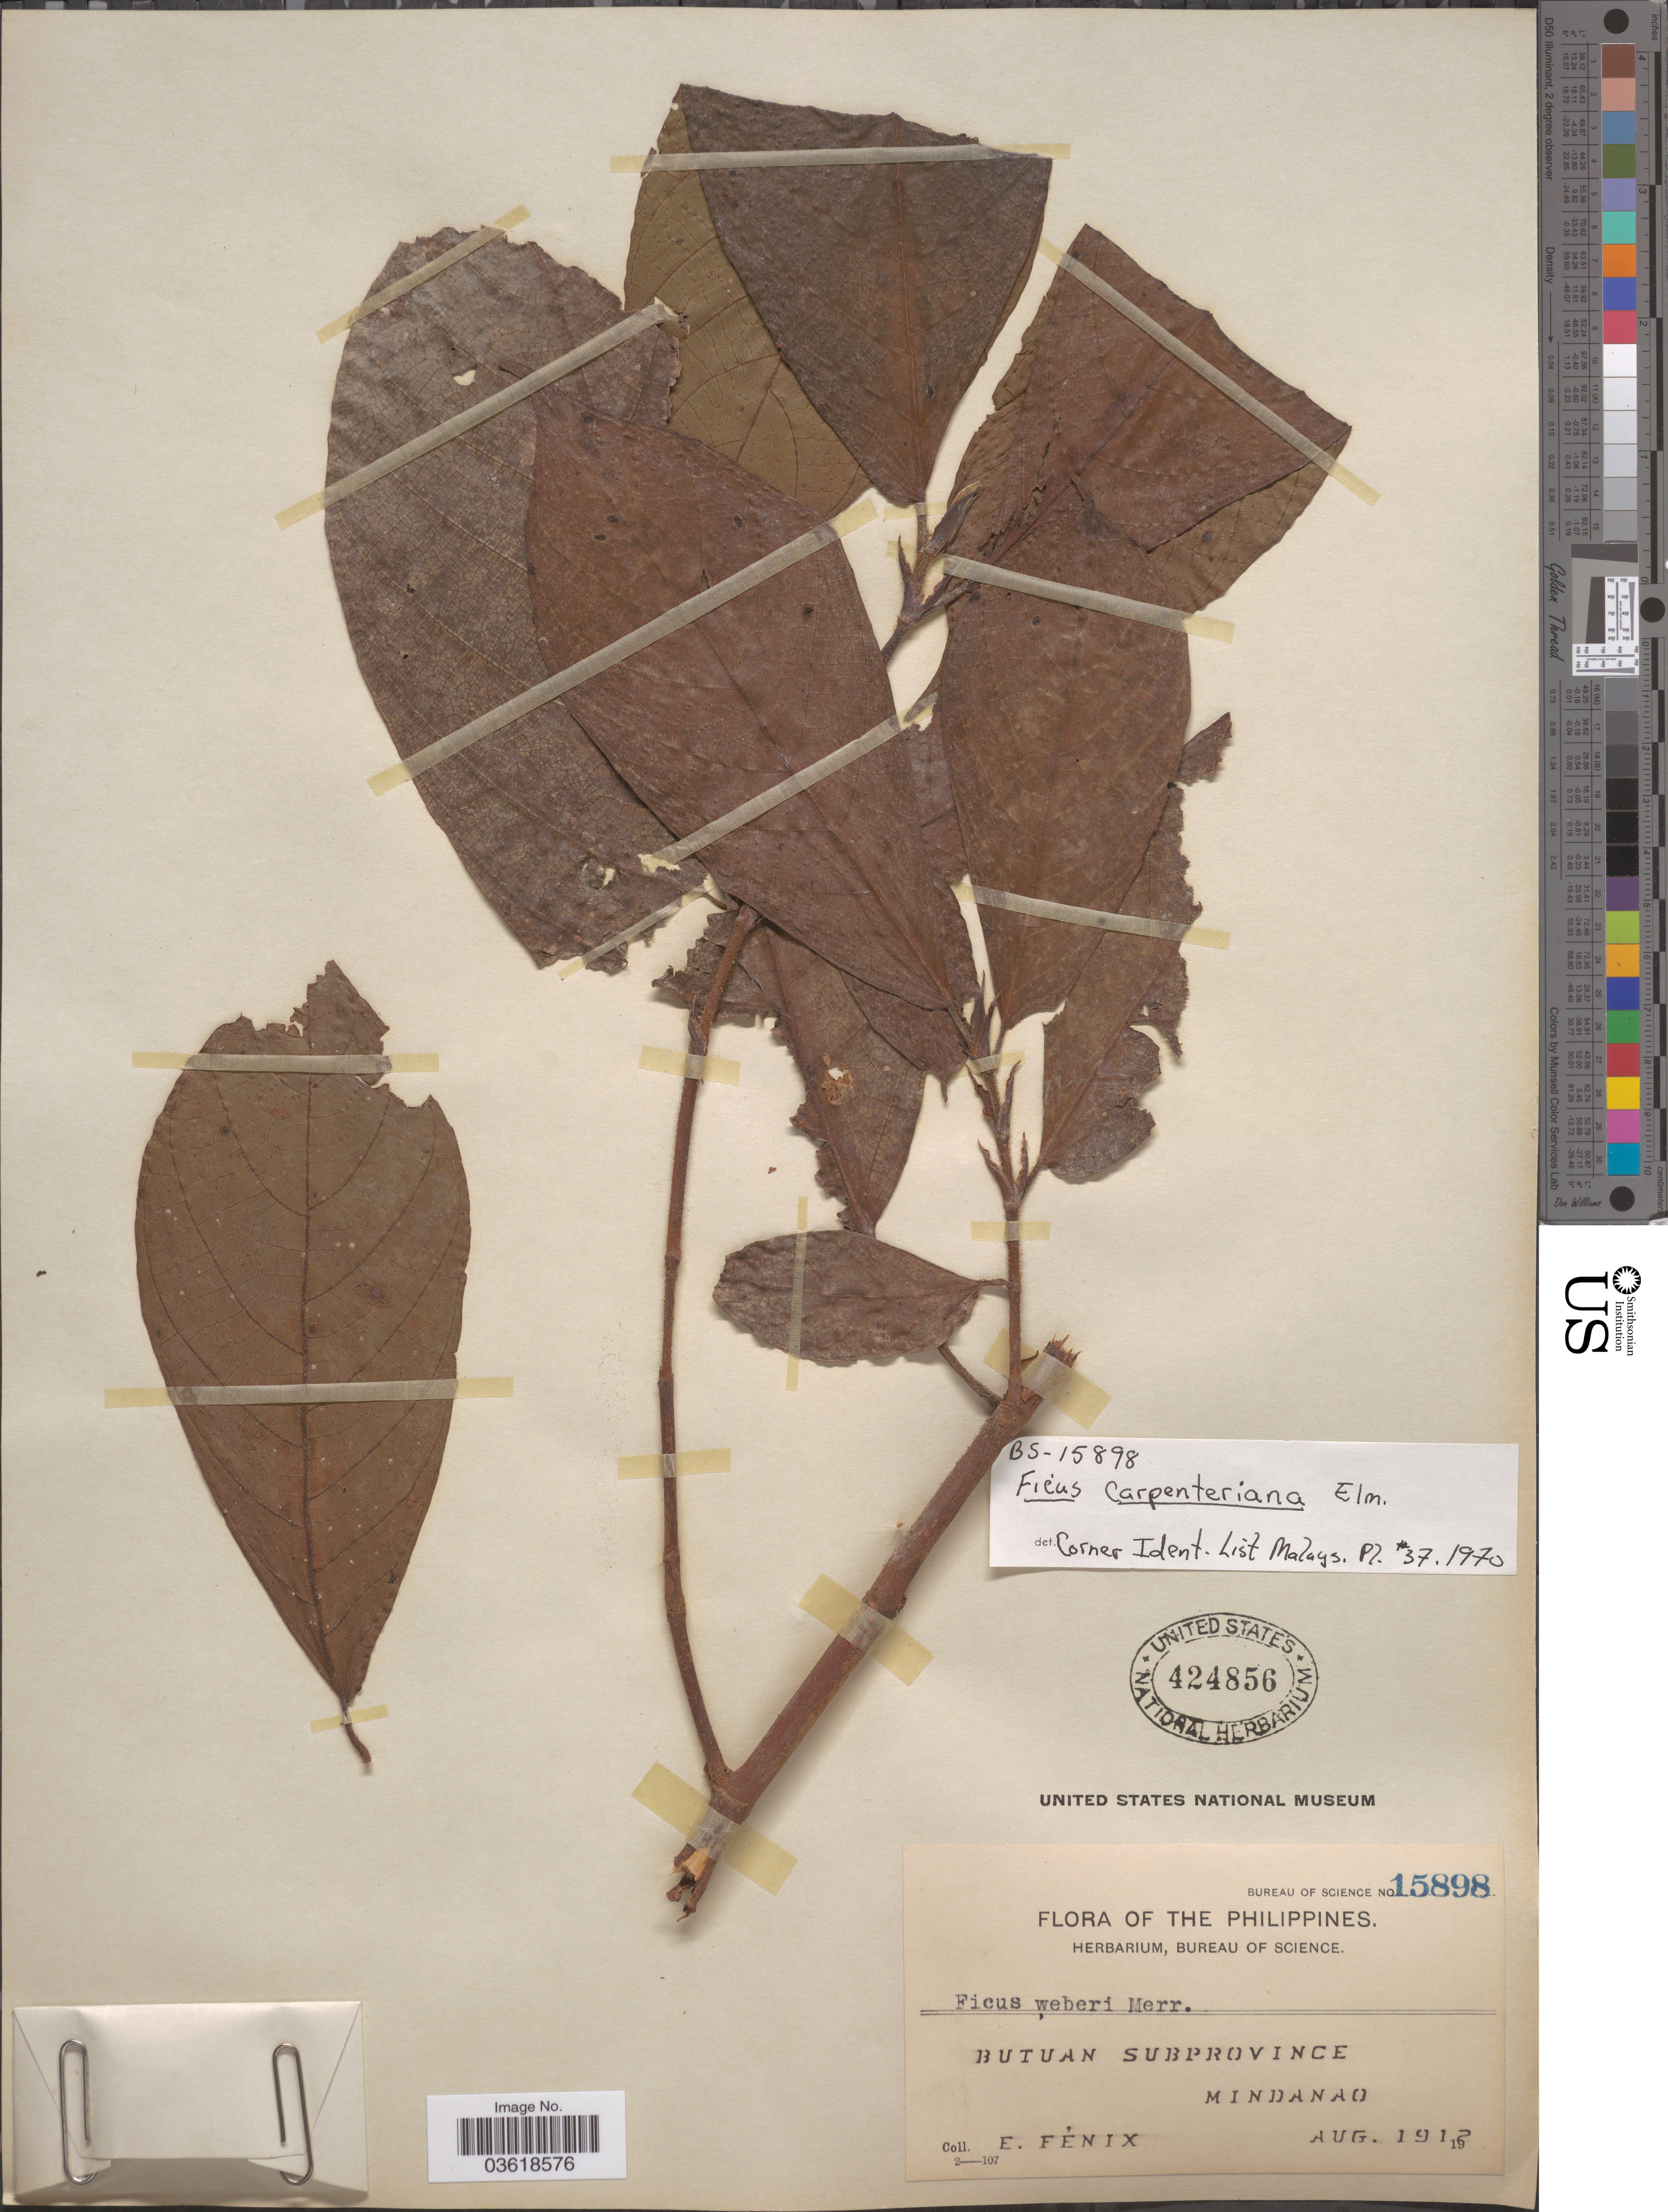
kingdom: Plantae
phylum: Tracheophyta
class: Magnoliopsida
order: Rosales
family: Moraceae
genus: Ficus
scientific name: Ficus carpenteriana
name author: Elmer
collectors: F. Fénix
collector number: Bureau of Science 15898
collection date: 1912-08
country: Philippines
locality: Butuan subprovince. Mindanao.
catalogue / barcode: US 424856